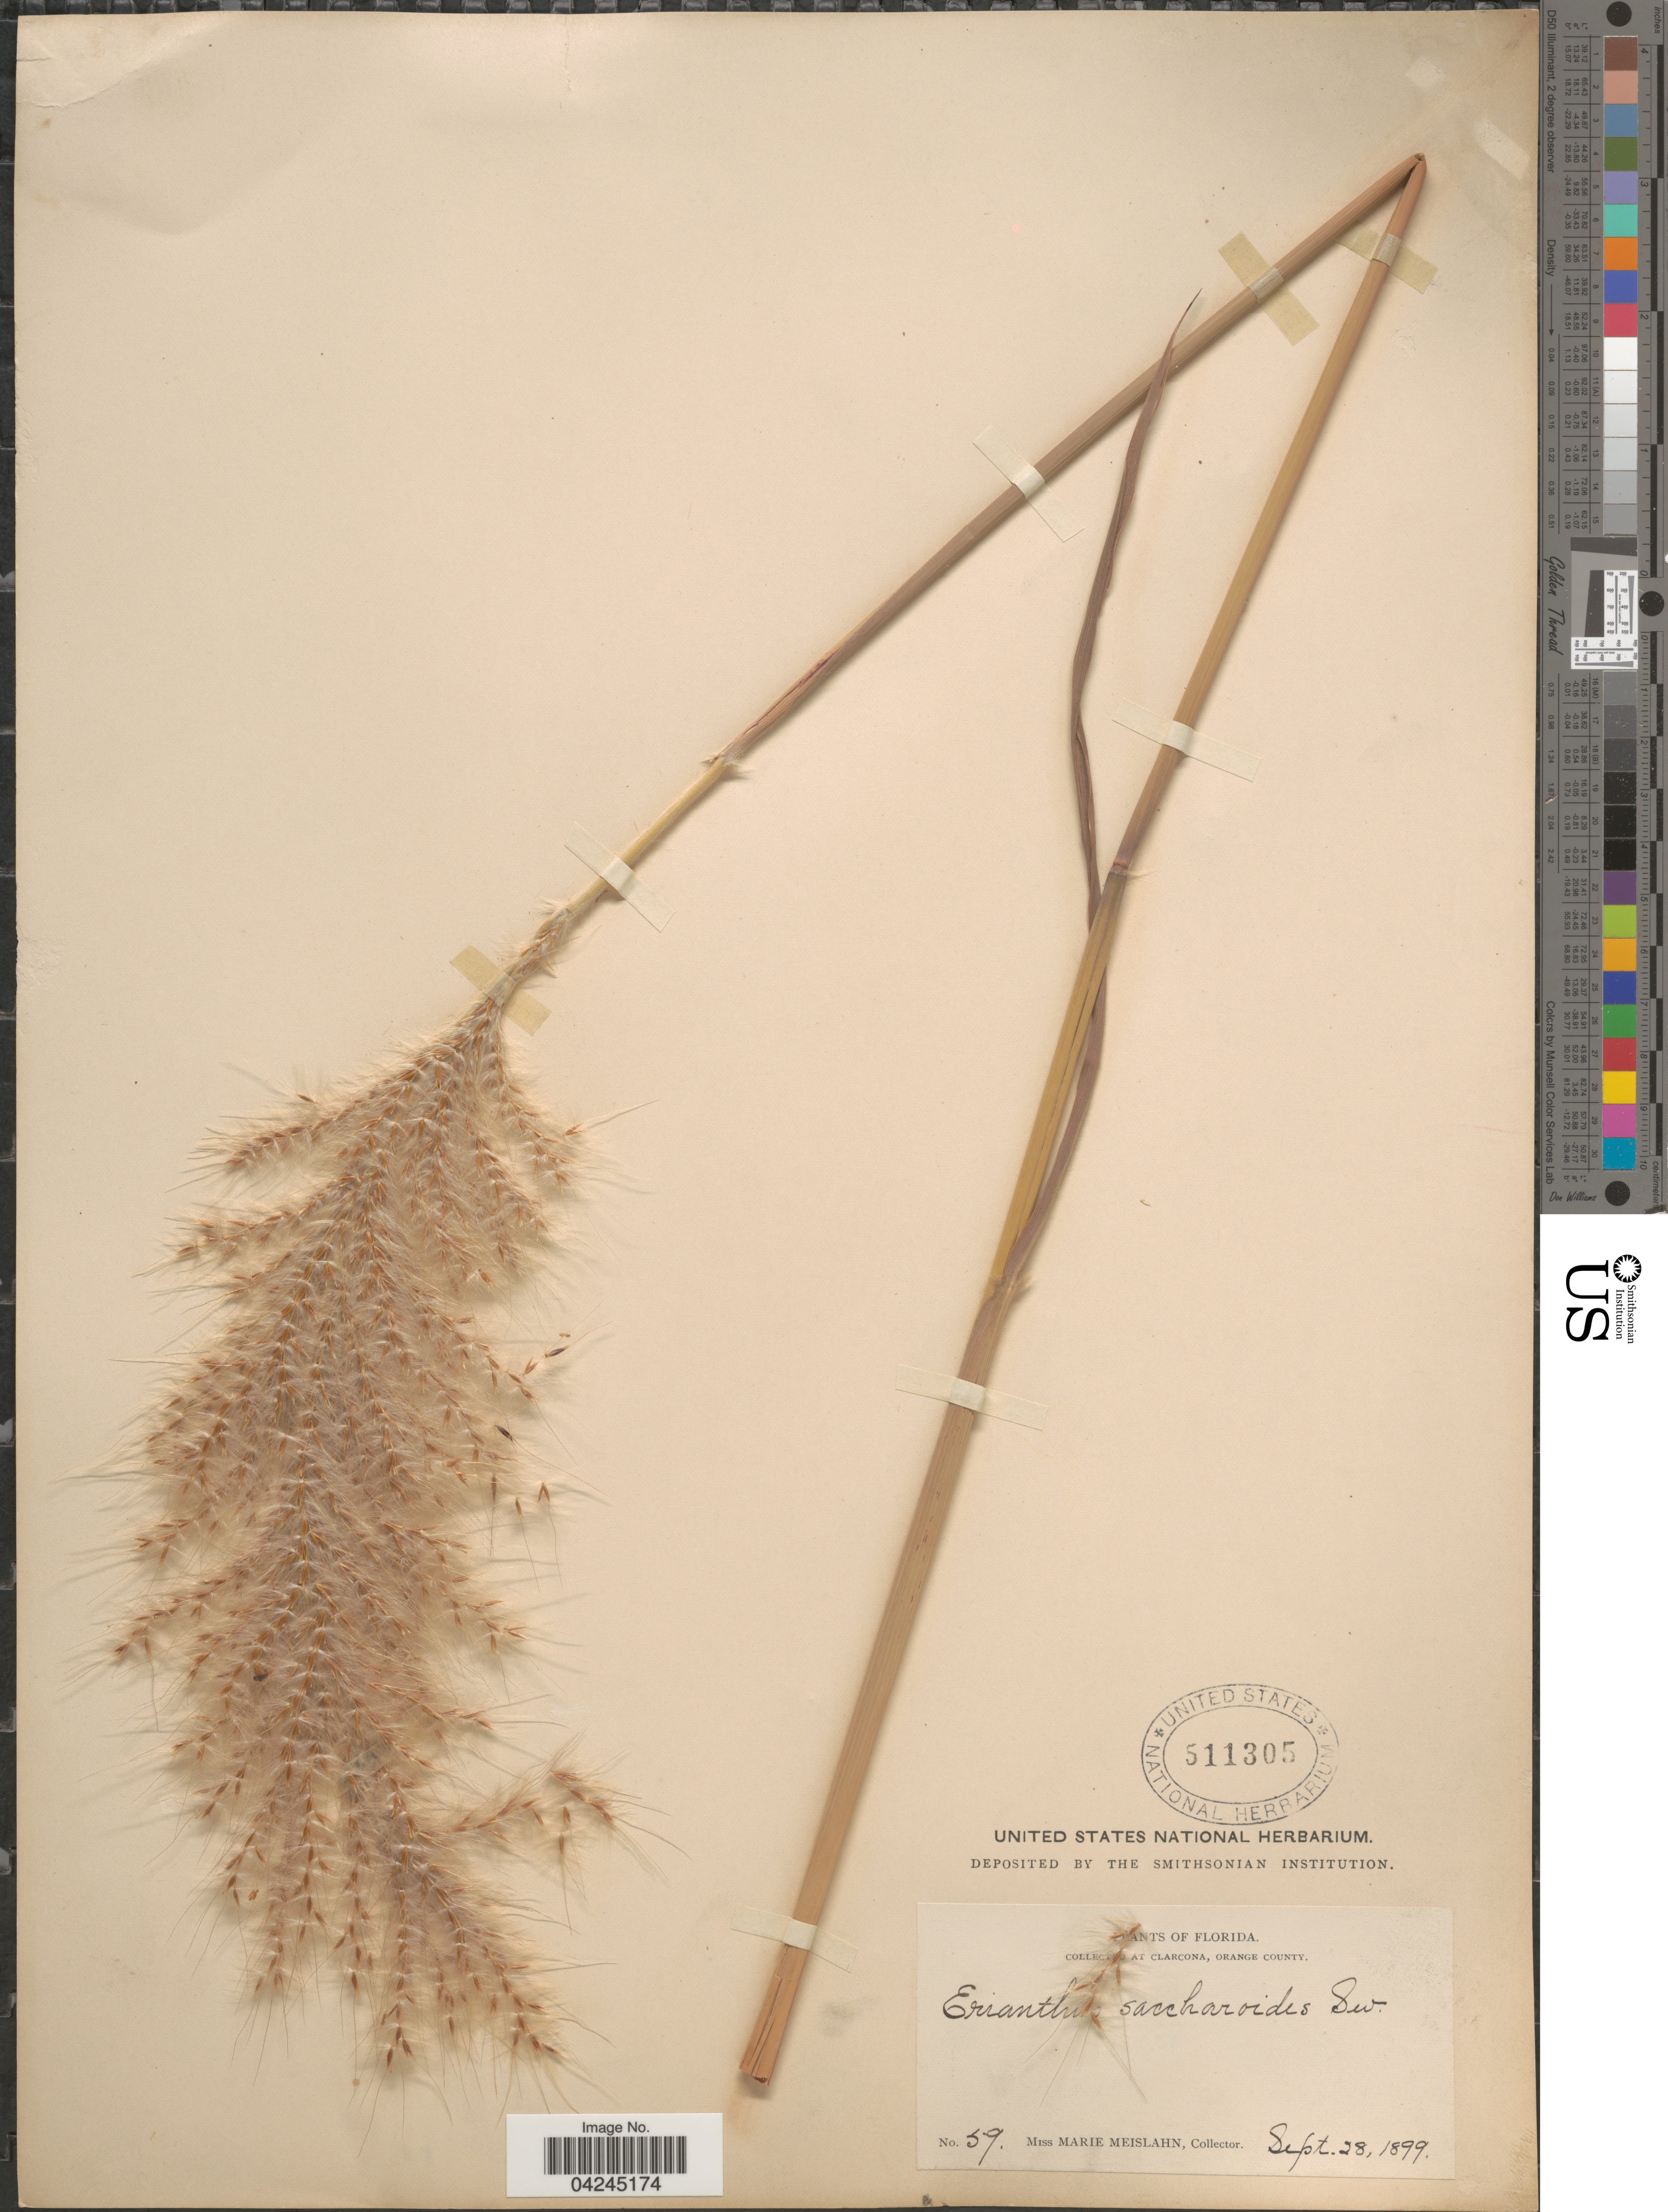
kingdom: Plantae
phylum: Tracheophyta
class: Liliopsida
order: Poales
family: Poaceae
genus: Erianthus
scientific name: Erianthus giganteus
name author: (Walter) P. Beauv.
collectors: M. Meislahn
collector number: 59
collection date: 1899-09-28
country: United States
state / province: Florida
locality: At Clarcona, Orange County.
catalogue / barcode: US 511305